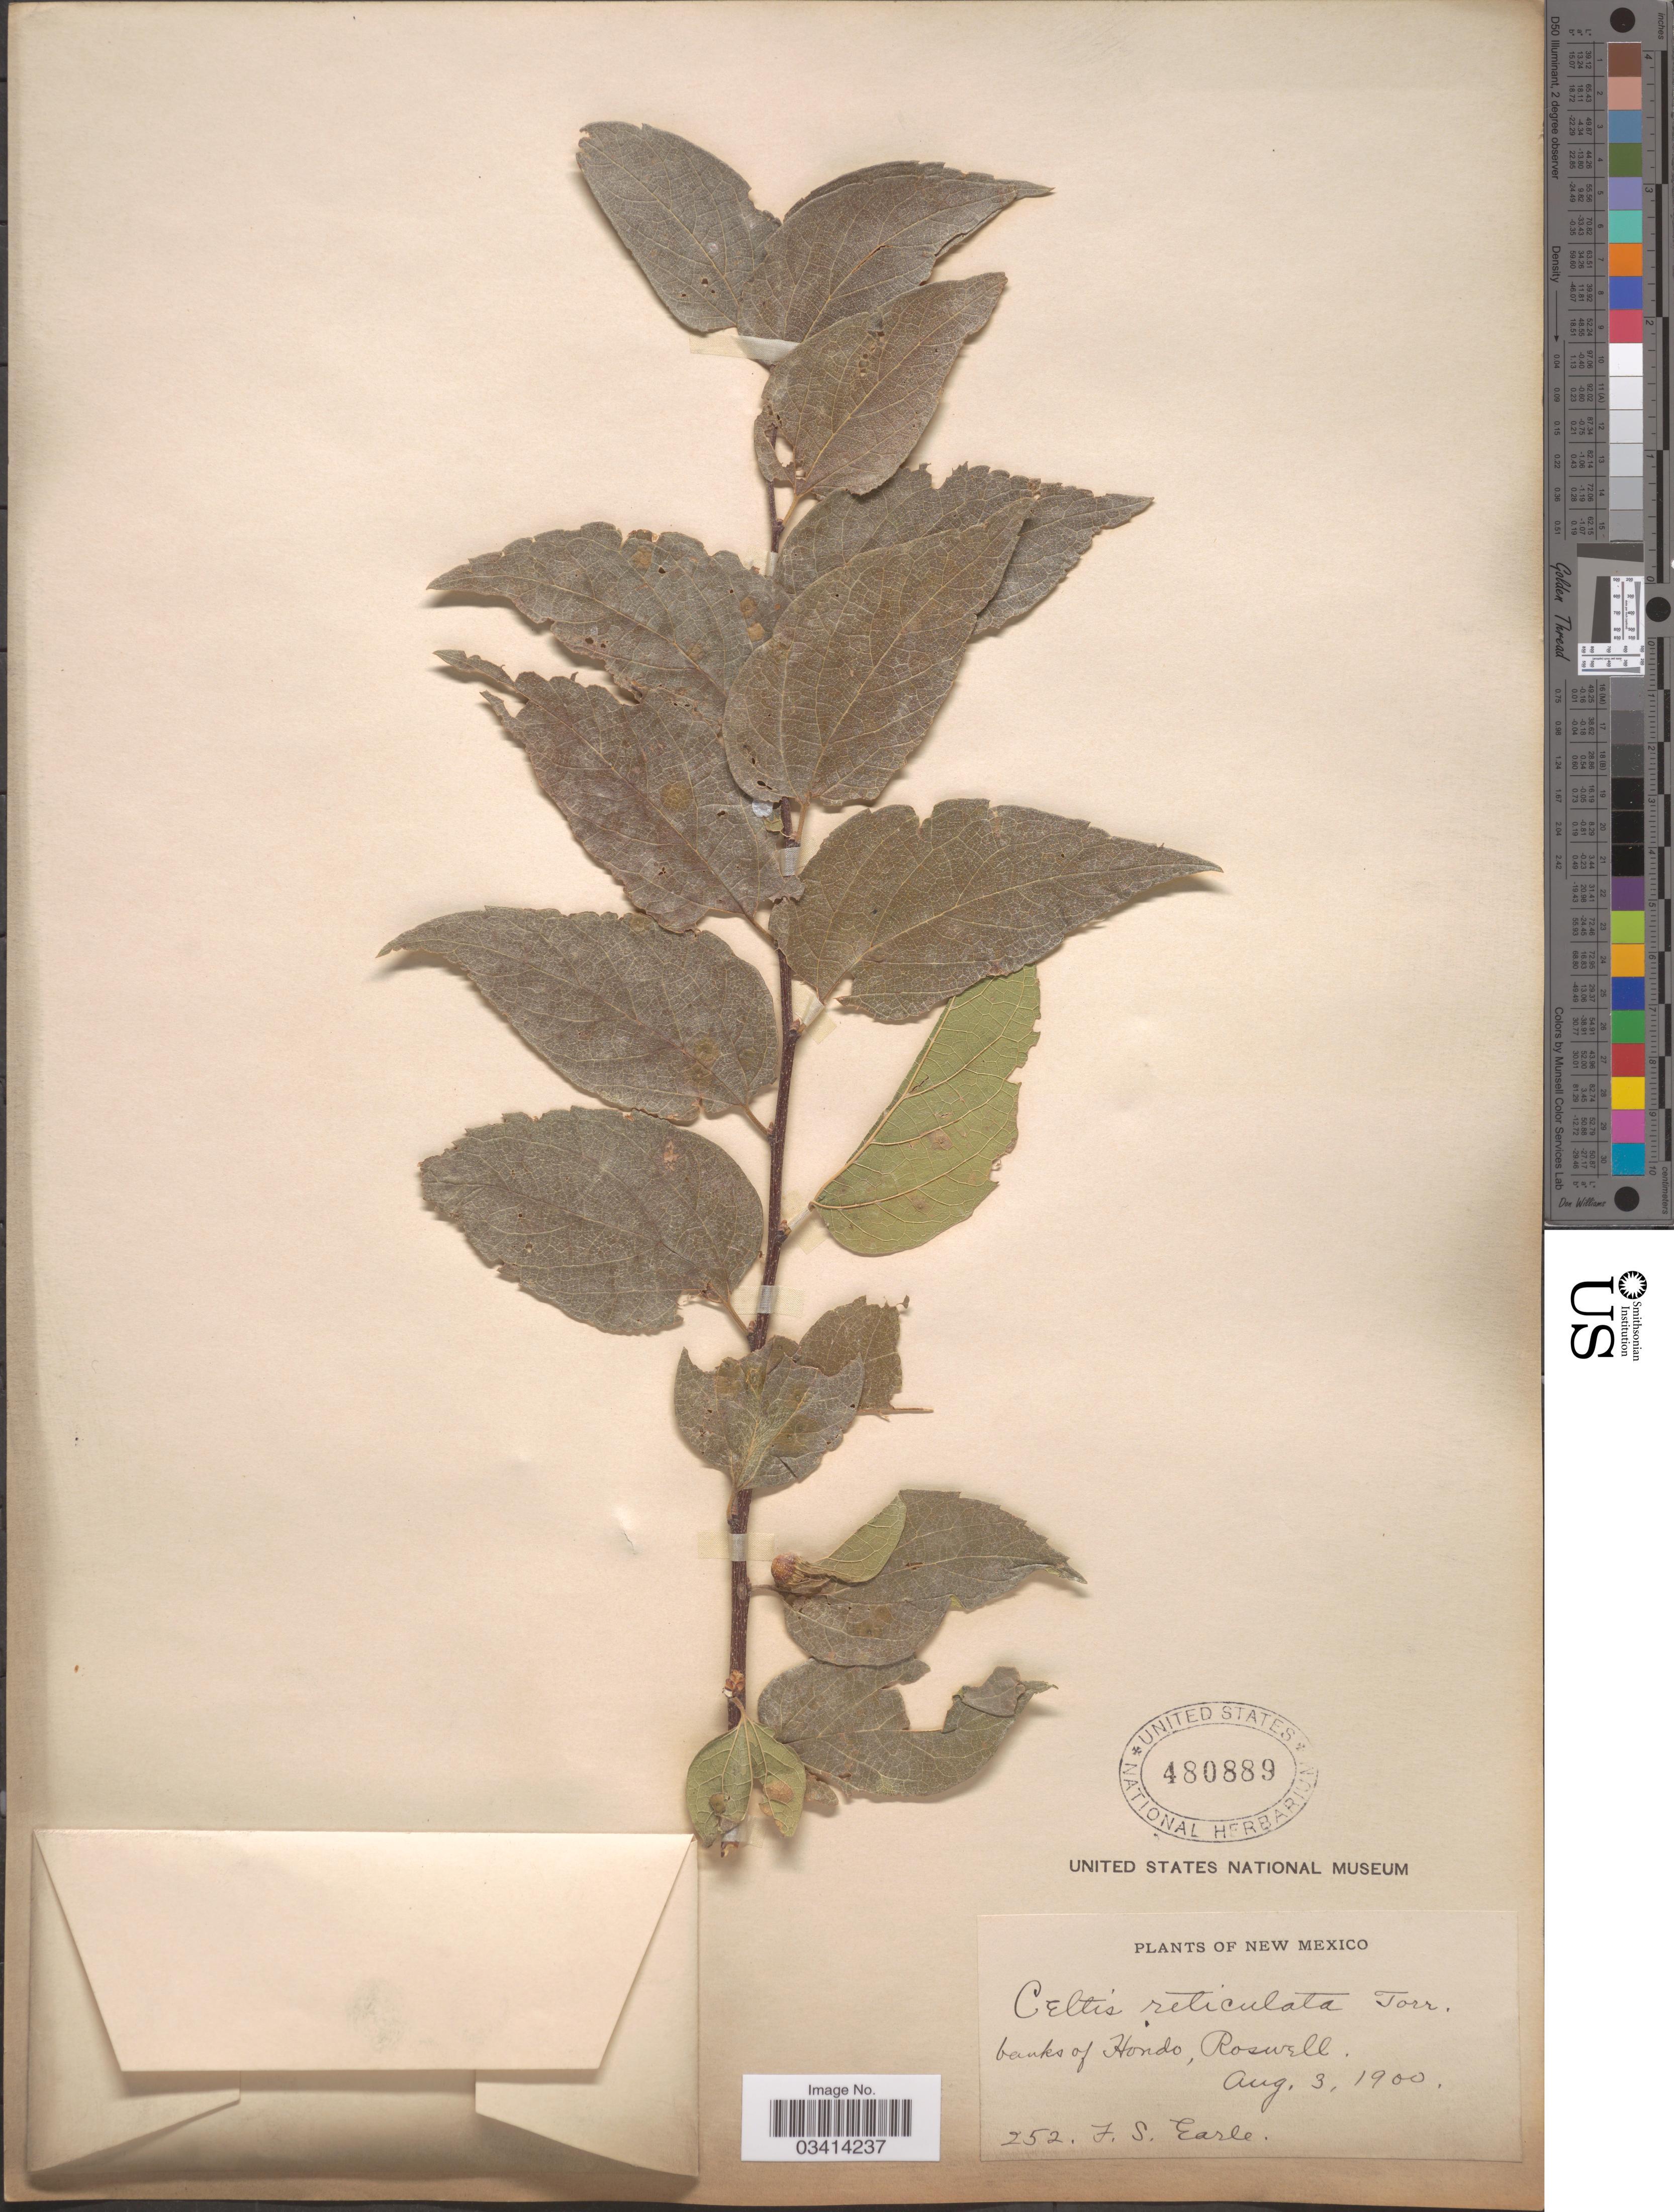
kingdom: Plantae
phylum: Tracheophyta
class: Magnoliopsida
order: Rosales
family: Cannabaceae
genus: Celtis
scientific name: Celtis reticulata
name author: Torr.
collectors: F. S. Earle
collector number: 252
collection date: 1900-08-03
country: United States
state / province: New Mexico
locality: Banks of Hondo, Roswell.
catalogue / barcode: US 480889